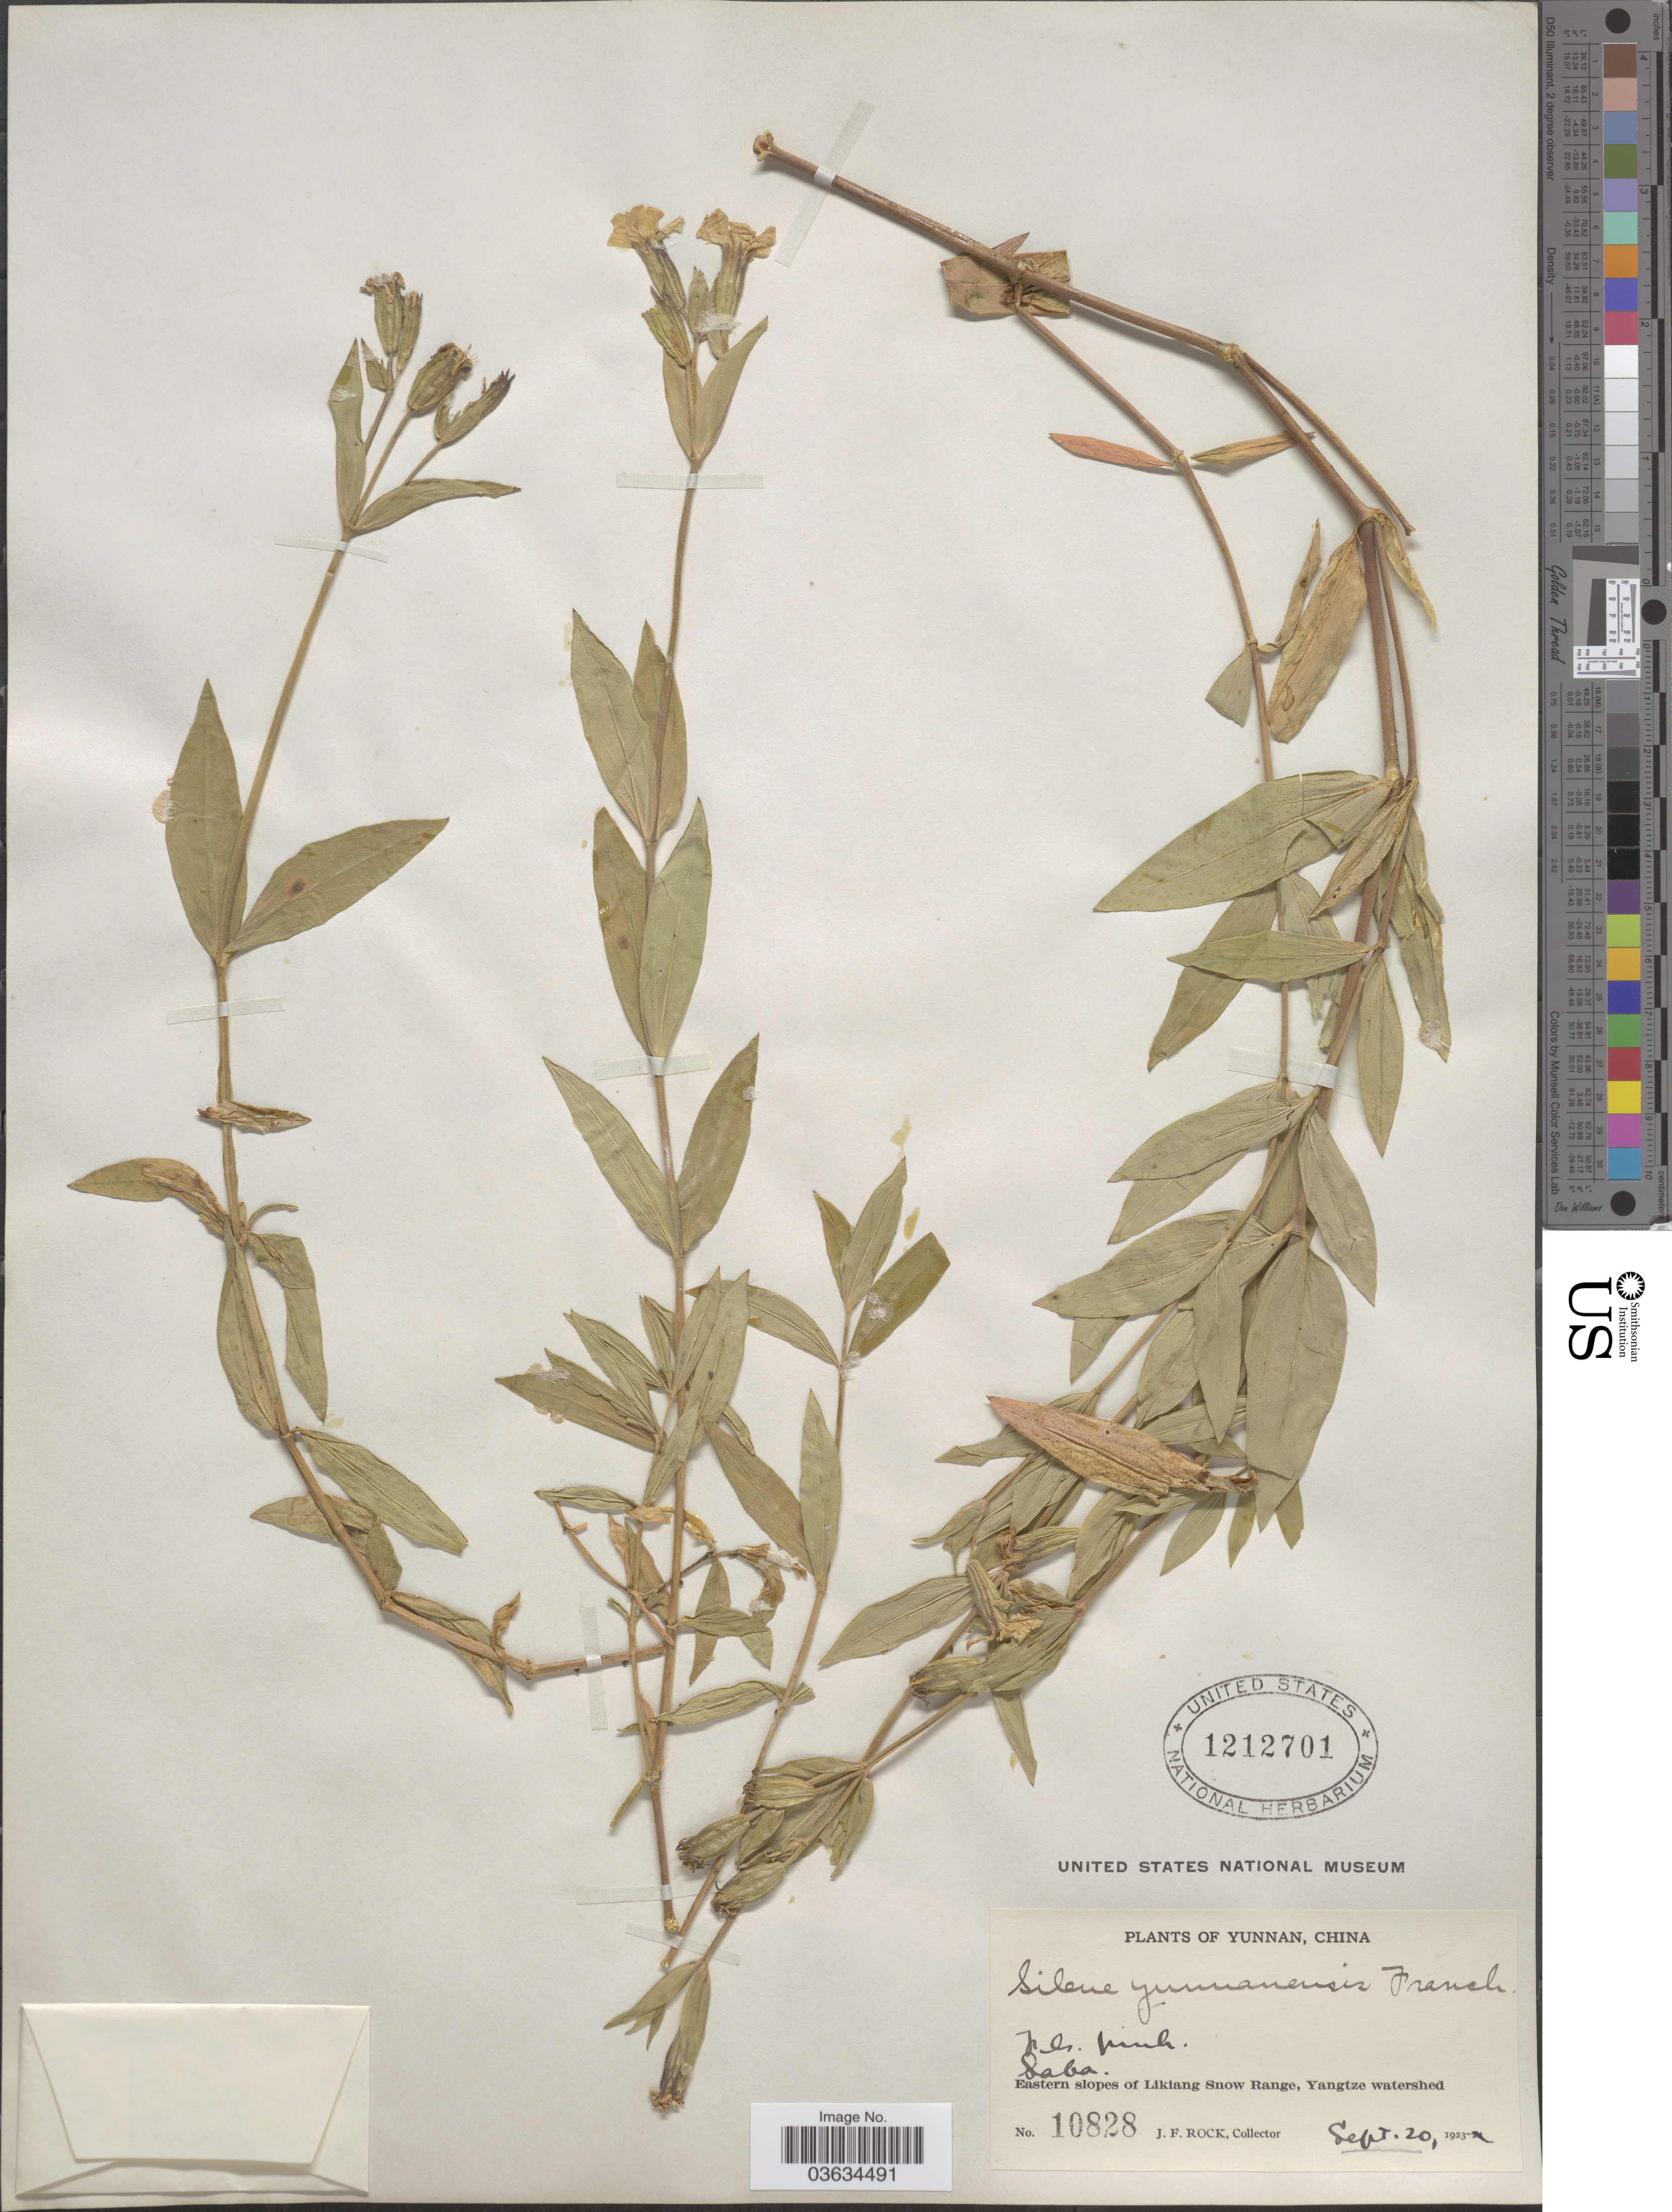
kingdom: Plantae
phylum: Tracheophyta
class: Magnoliopsida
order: Caryophyllales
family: Caryophyllaceae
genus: Silene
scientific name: Silene yunnanensis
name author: Franch.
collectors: J. Rock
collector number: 10828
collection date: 1923-09-20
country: China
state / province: Yunnan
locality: Saba. Eastern slopes of Likiang Snow Range, Yangtze watershed.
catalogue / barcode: US 1212701